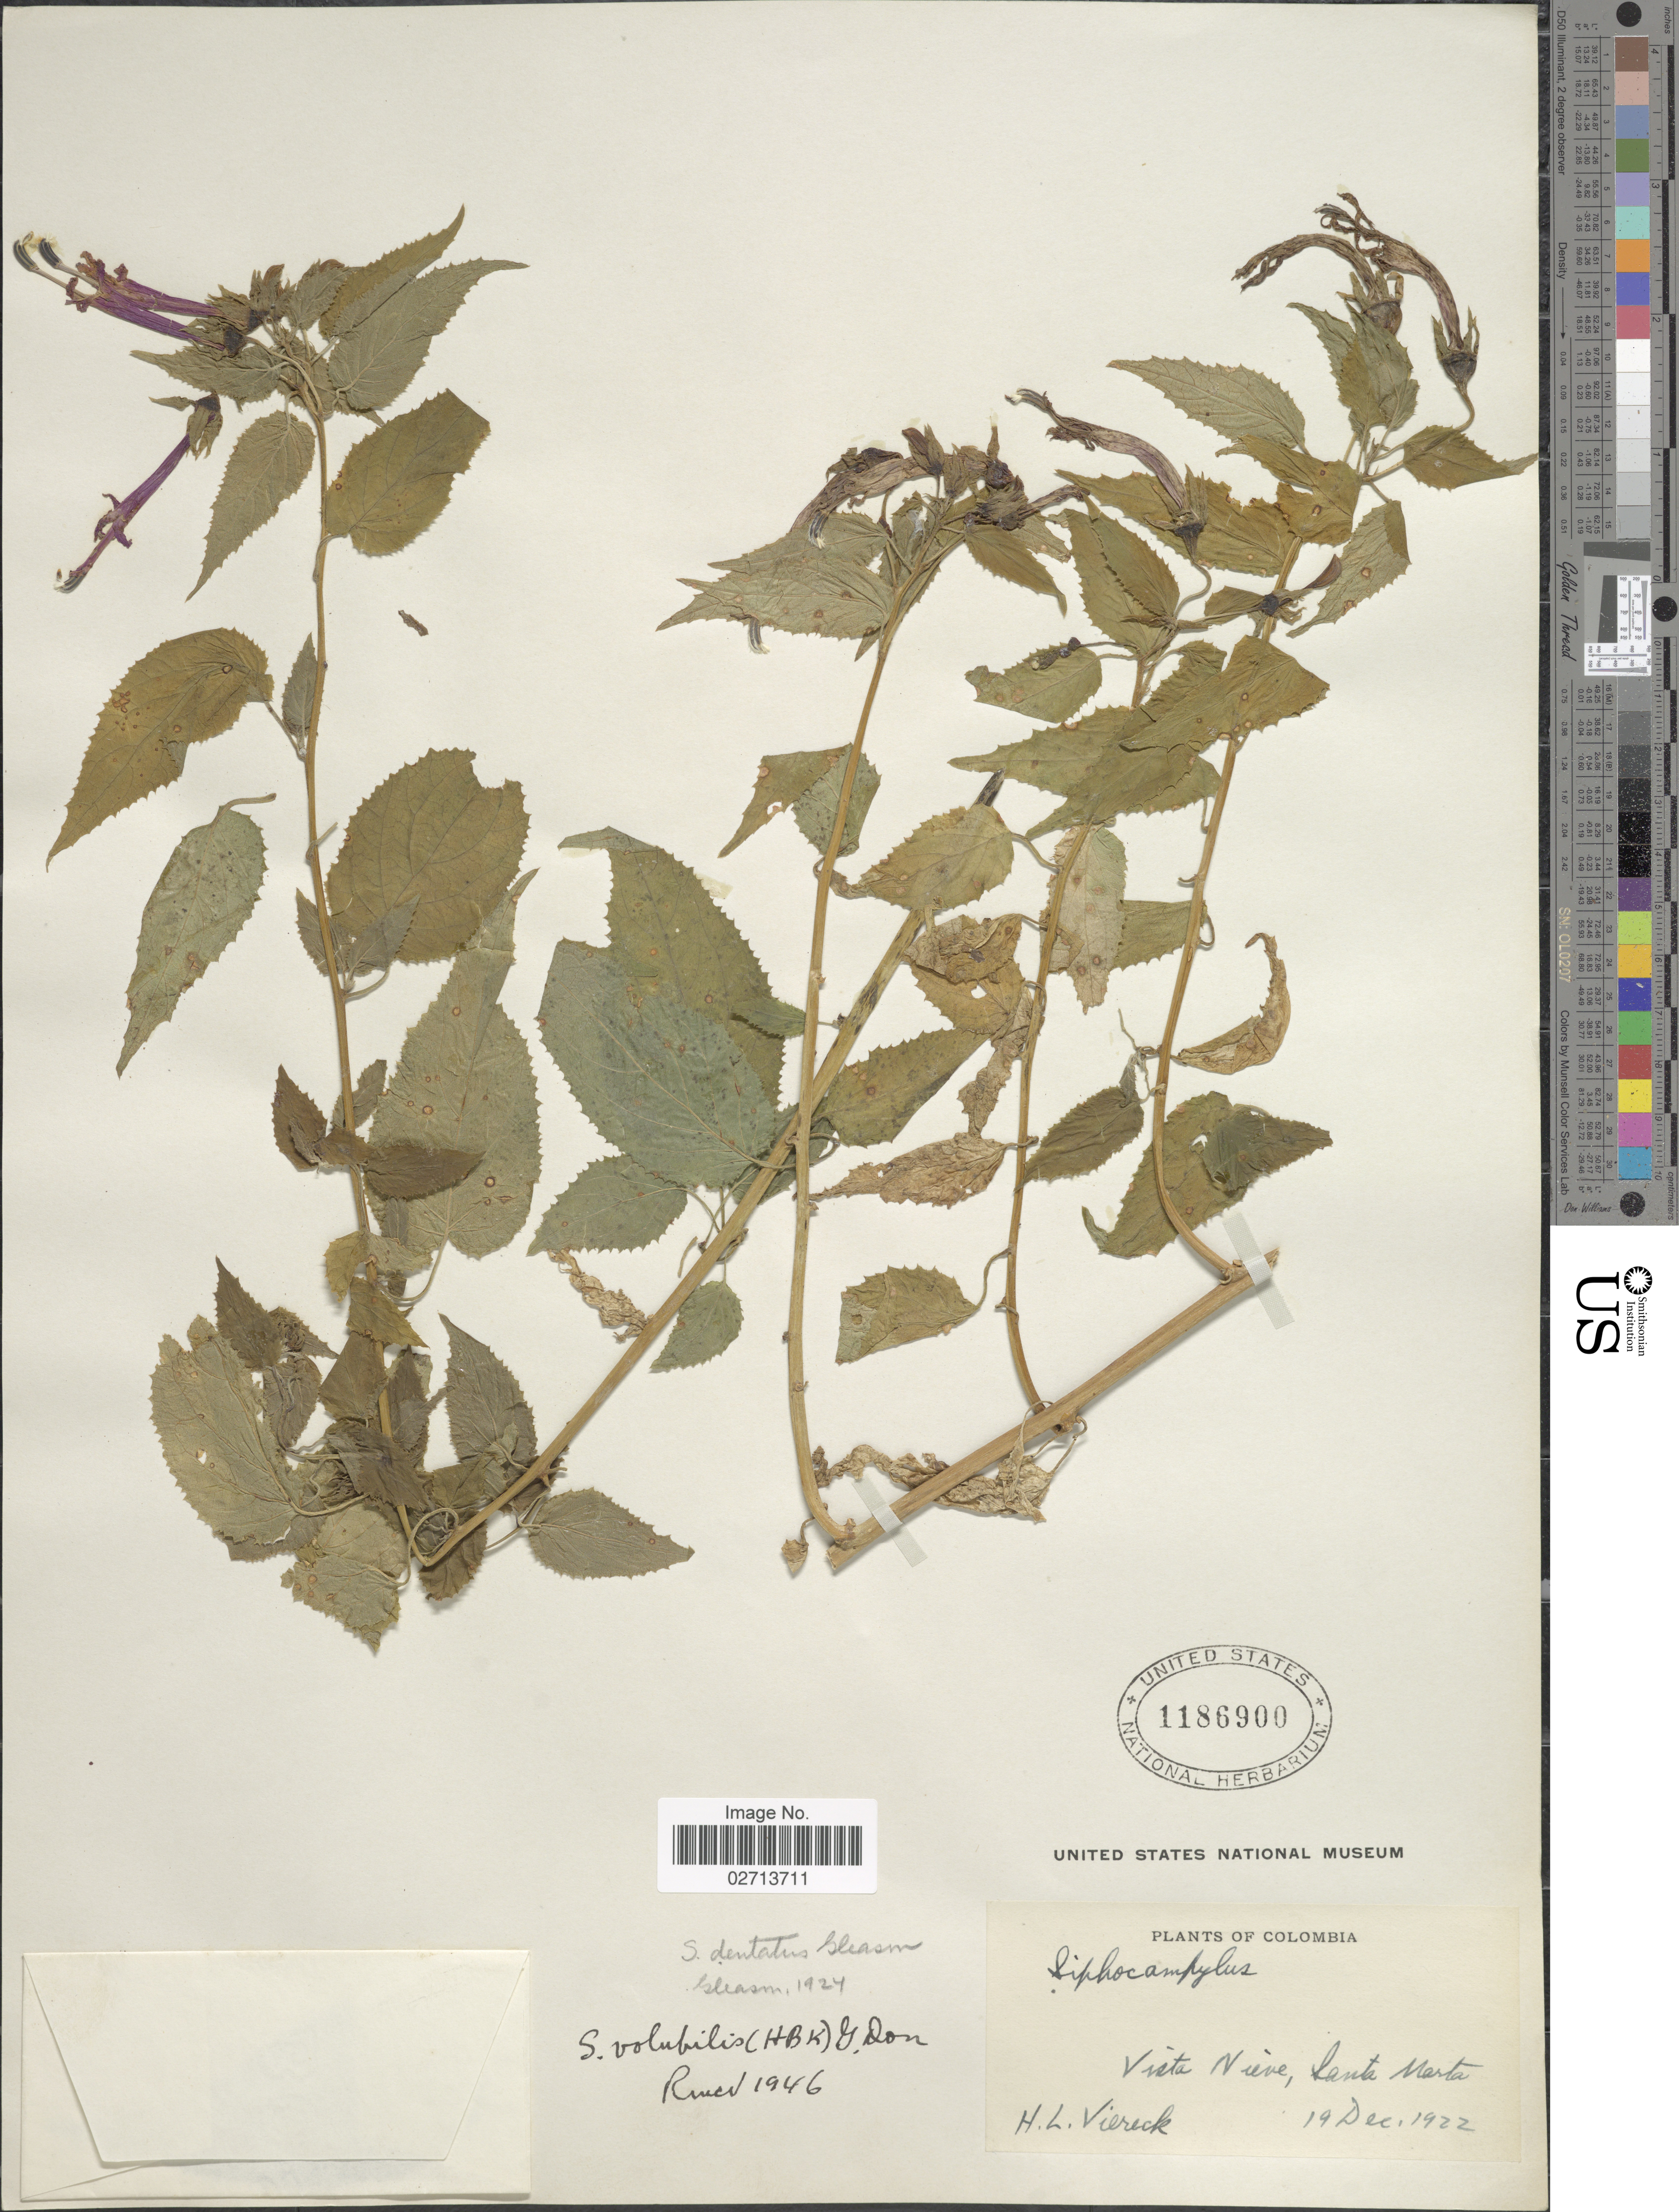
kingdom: Plantae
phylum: Tracheophyta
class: Magnoliopsida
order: Asterales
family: Campanulaceae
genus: Siphocampylus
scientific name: Siphocampylus cordatus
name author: (Willd. ex Schult.) E. Wimm.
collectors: H. L. Viereck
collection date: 1922-12-19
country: Colombia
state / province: Magdalena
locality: Vista Nieve, Santa Marta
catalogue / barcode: US 1186900